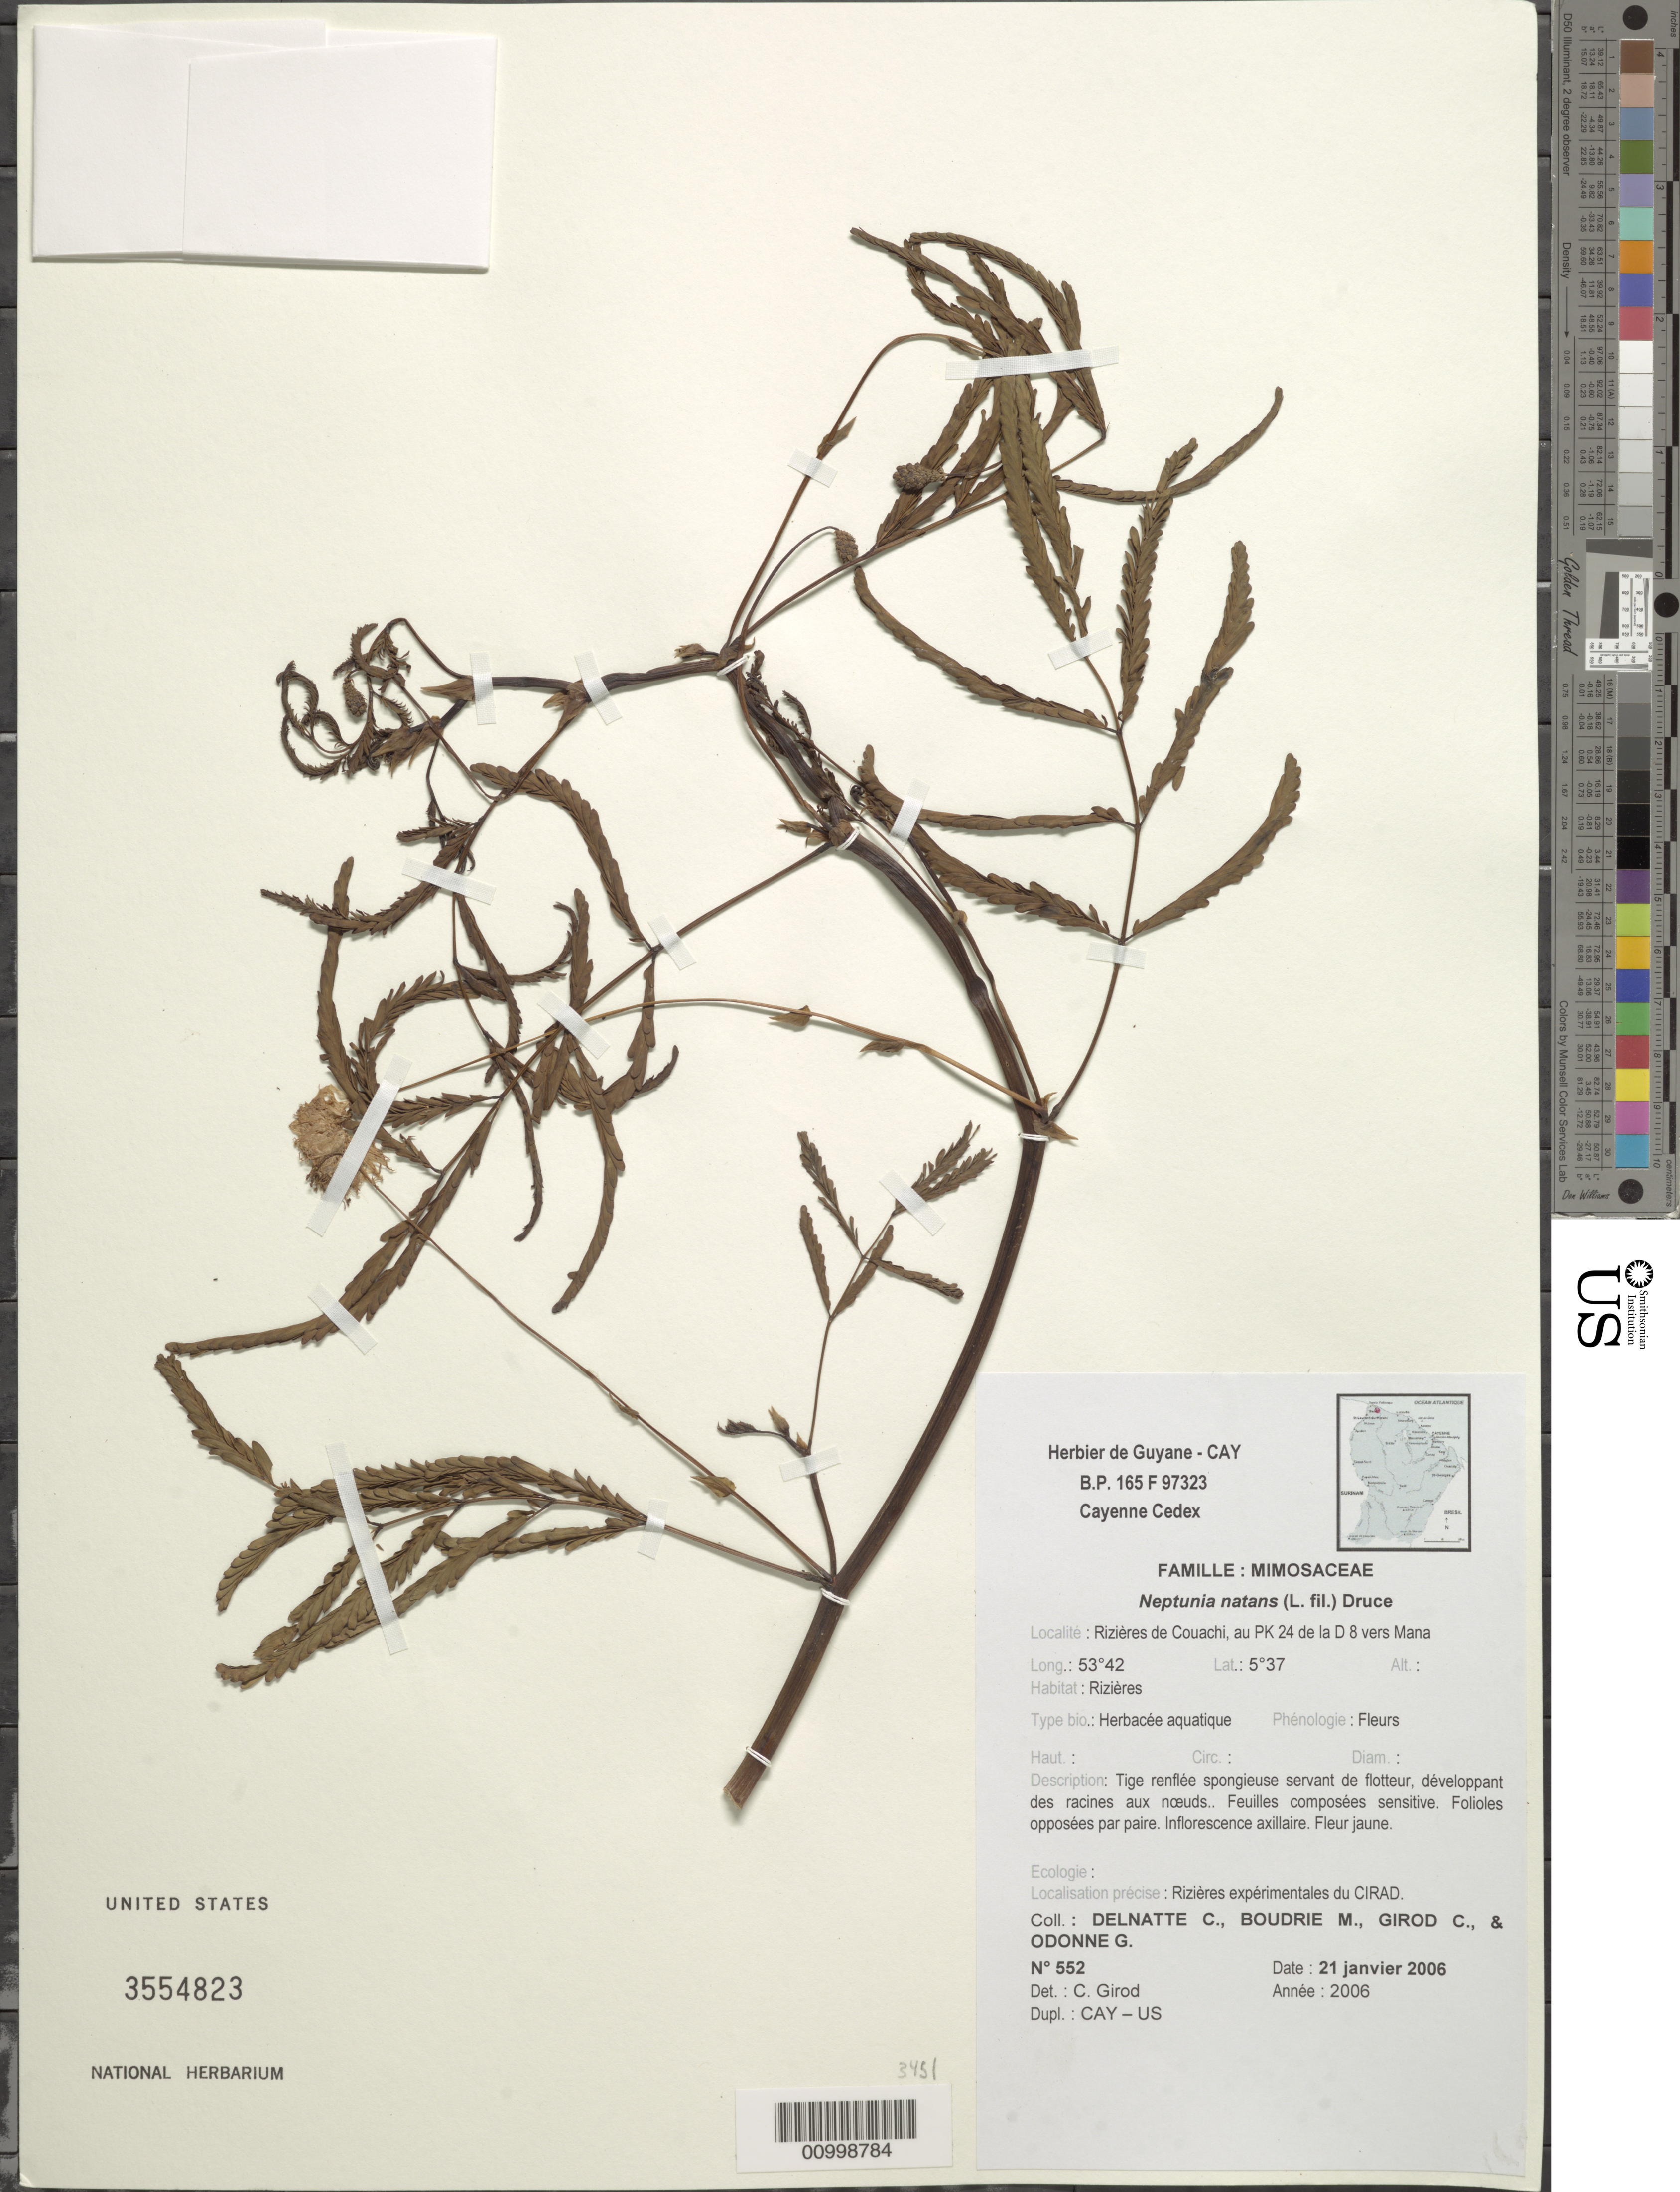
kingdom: Plantae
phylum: Tracheophyta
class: Magnoliopsida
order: Fabales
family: Fabaceae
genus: Neptunia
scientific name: Neptunia oleracea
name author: Lour.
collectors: C. Delnatte, M. Boudrie, C. Girod & G. Odonne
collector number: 552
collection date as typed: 21-Jan-06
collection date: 2006-01-21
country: French Guiana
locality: Rizieres de Couachi, au PK 24 de la D 8 vers Mana. Rizieres experimentales du CIRAD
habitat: Rizieres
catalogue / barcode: US 3554823